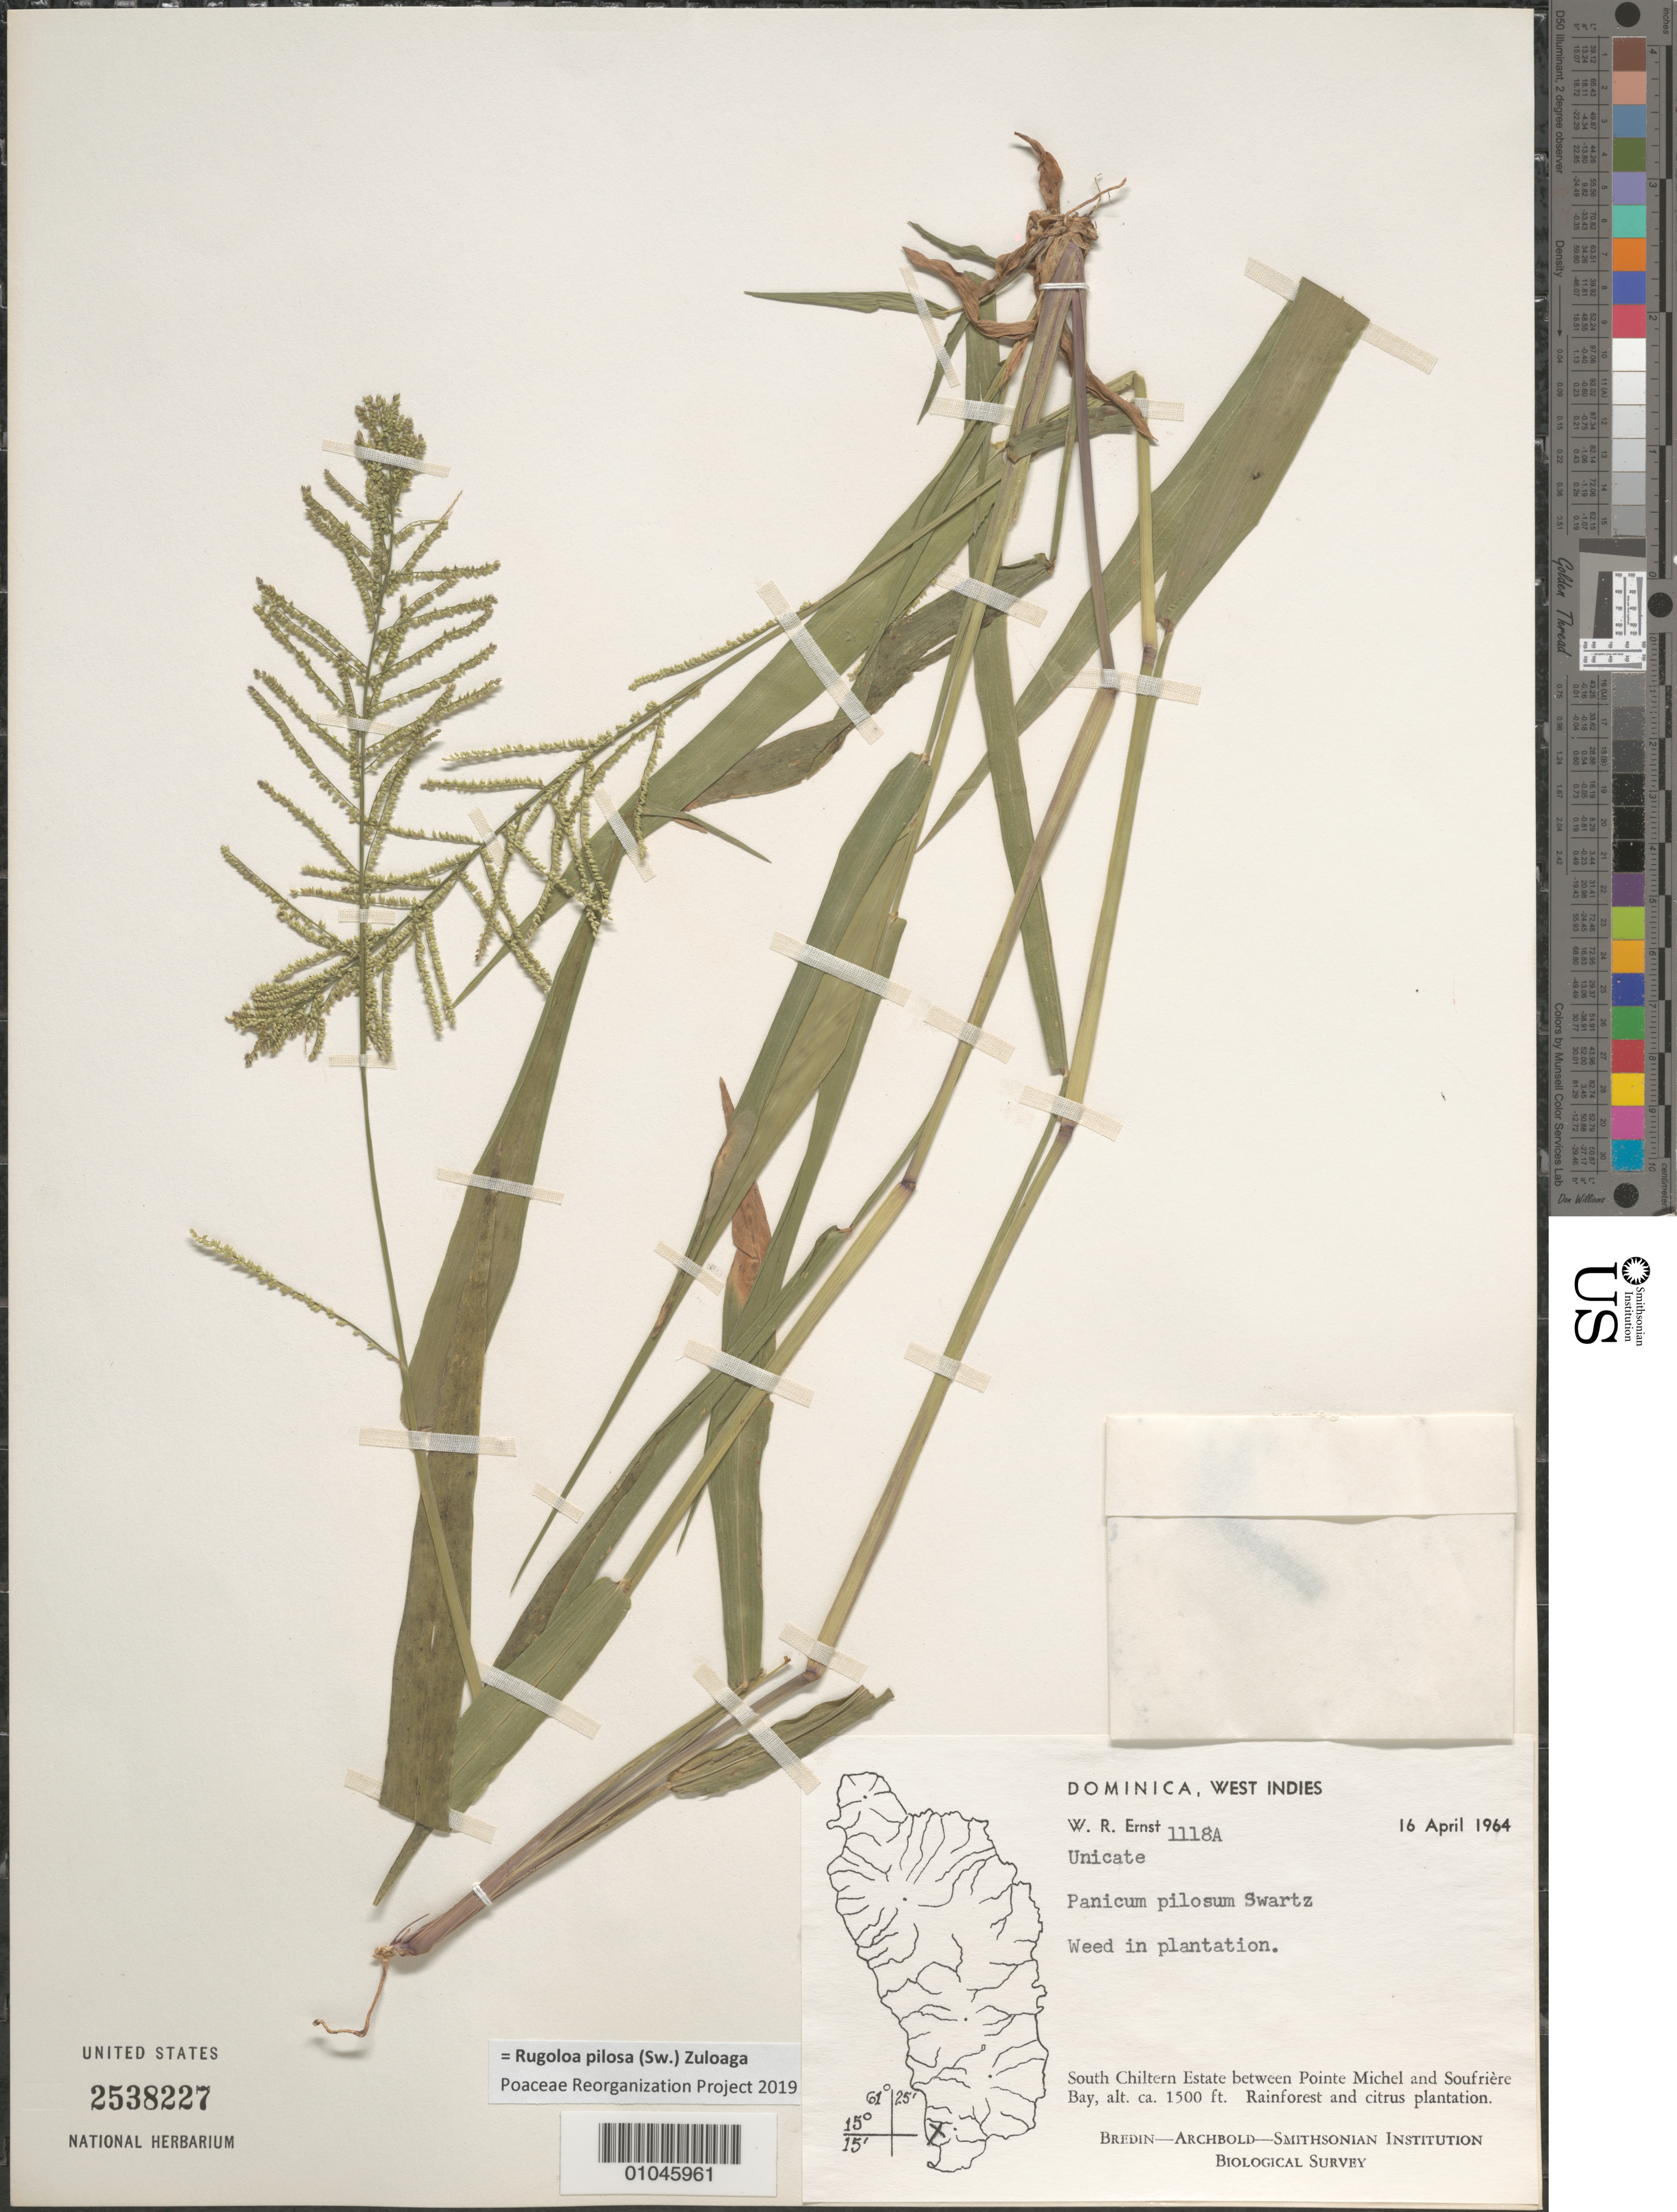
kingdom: Plantae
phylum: Tracheophyta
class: Liliopsida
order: Poales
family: Poaceae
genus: Panicum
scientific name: Panicum pilosum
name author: Sw.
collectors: W. R. Ernst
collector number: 1118A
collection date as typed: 16 Apr 1964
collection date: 1964-04-16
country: Dominica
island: Dominica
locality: South Chiltern Estate between Pointe Michel and Soufriere Bay. Rainforest and citrus plantation.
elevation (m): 457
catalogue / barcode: US 2538227